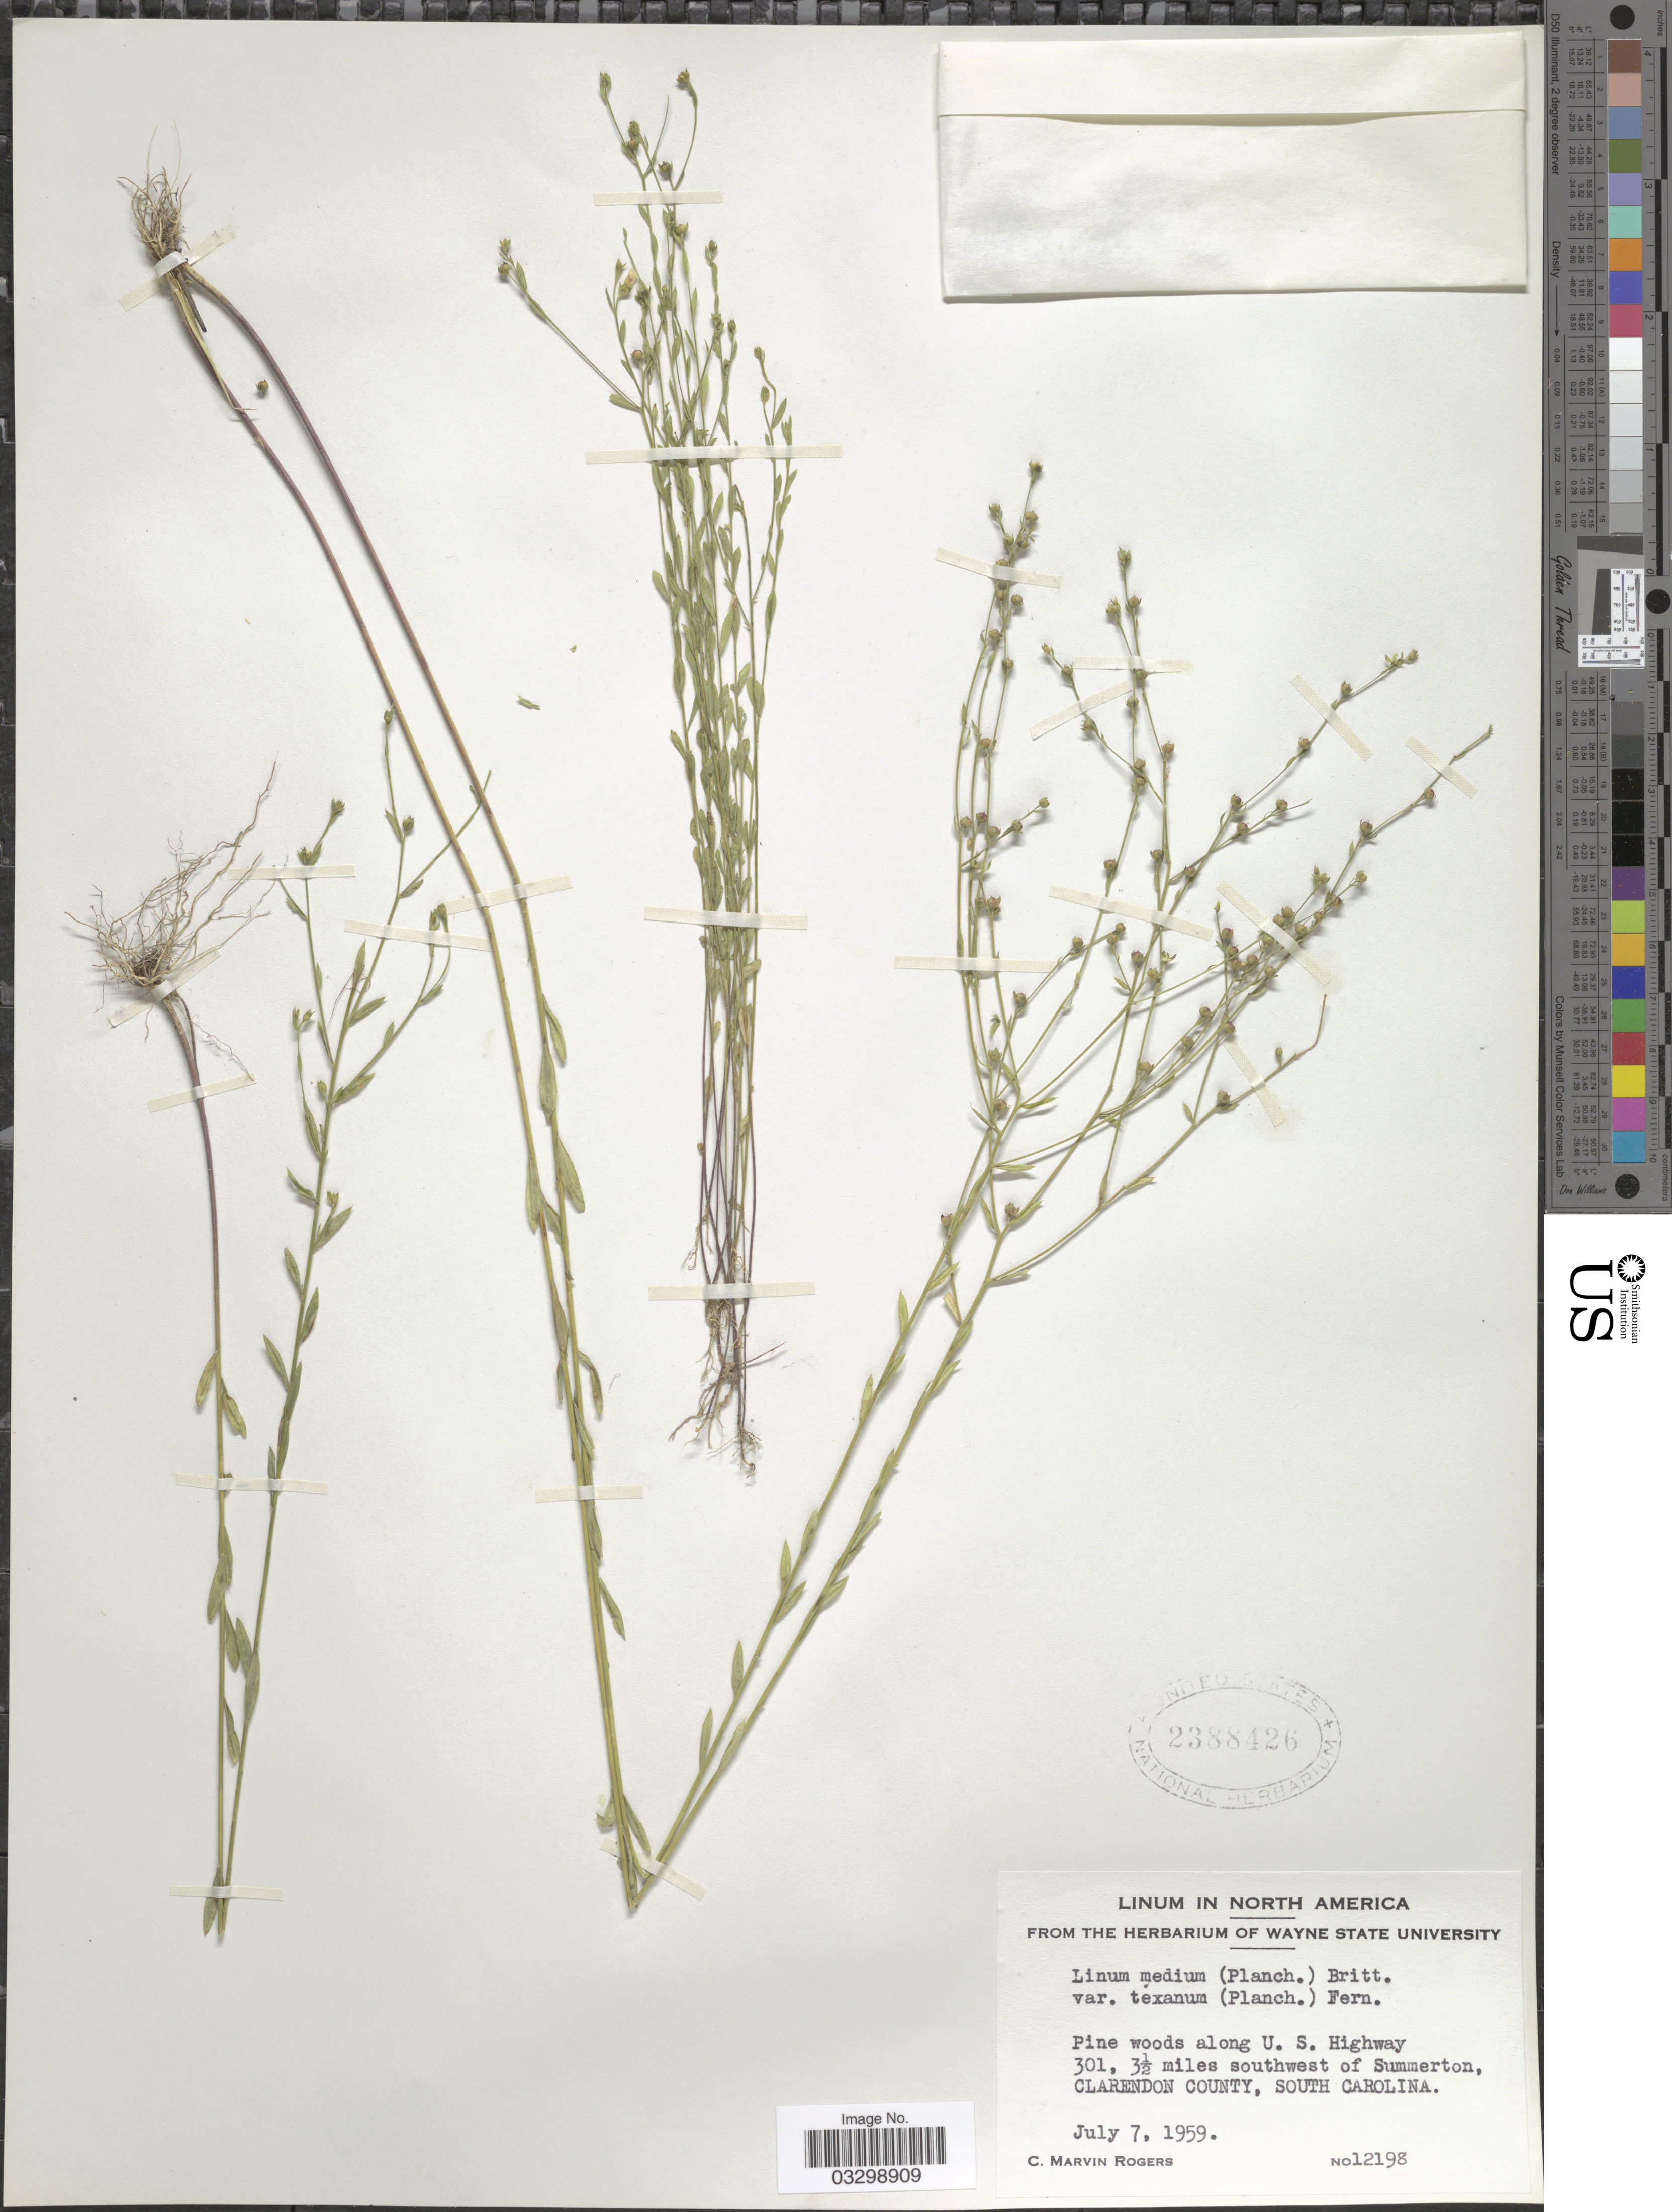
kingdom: Plantae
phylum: Tracheophyta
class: Magnoliopsida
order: Malpighiales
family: Linaceae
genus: Linum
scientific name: Linum medium var. texanum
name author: (Planch.) Fernald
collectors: C. M. Rogers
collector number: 12198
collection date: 1959-07-07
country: United States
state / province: South Carolina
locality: Pine woods along U.S. Highway 301, 3½ miles southwest of Summerton, Clarendon County.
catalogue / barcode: US 2388426